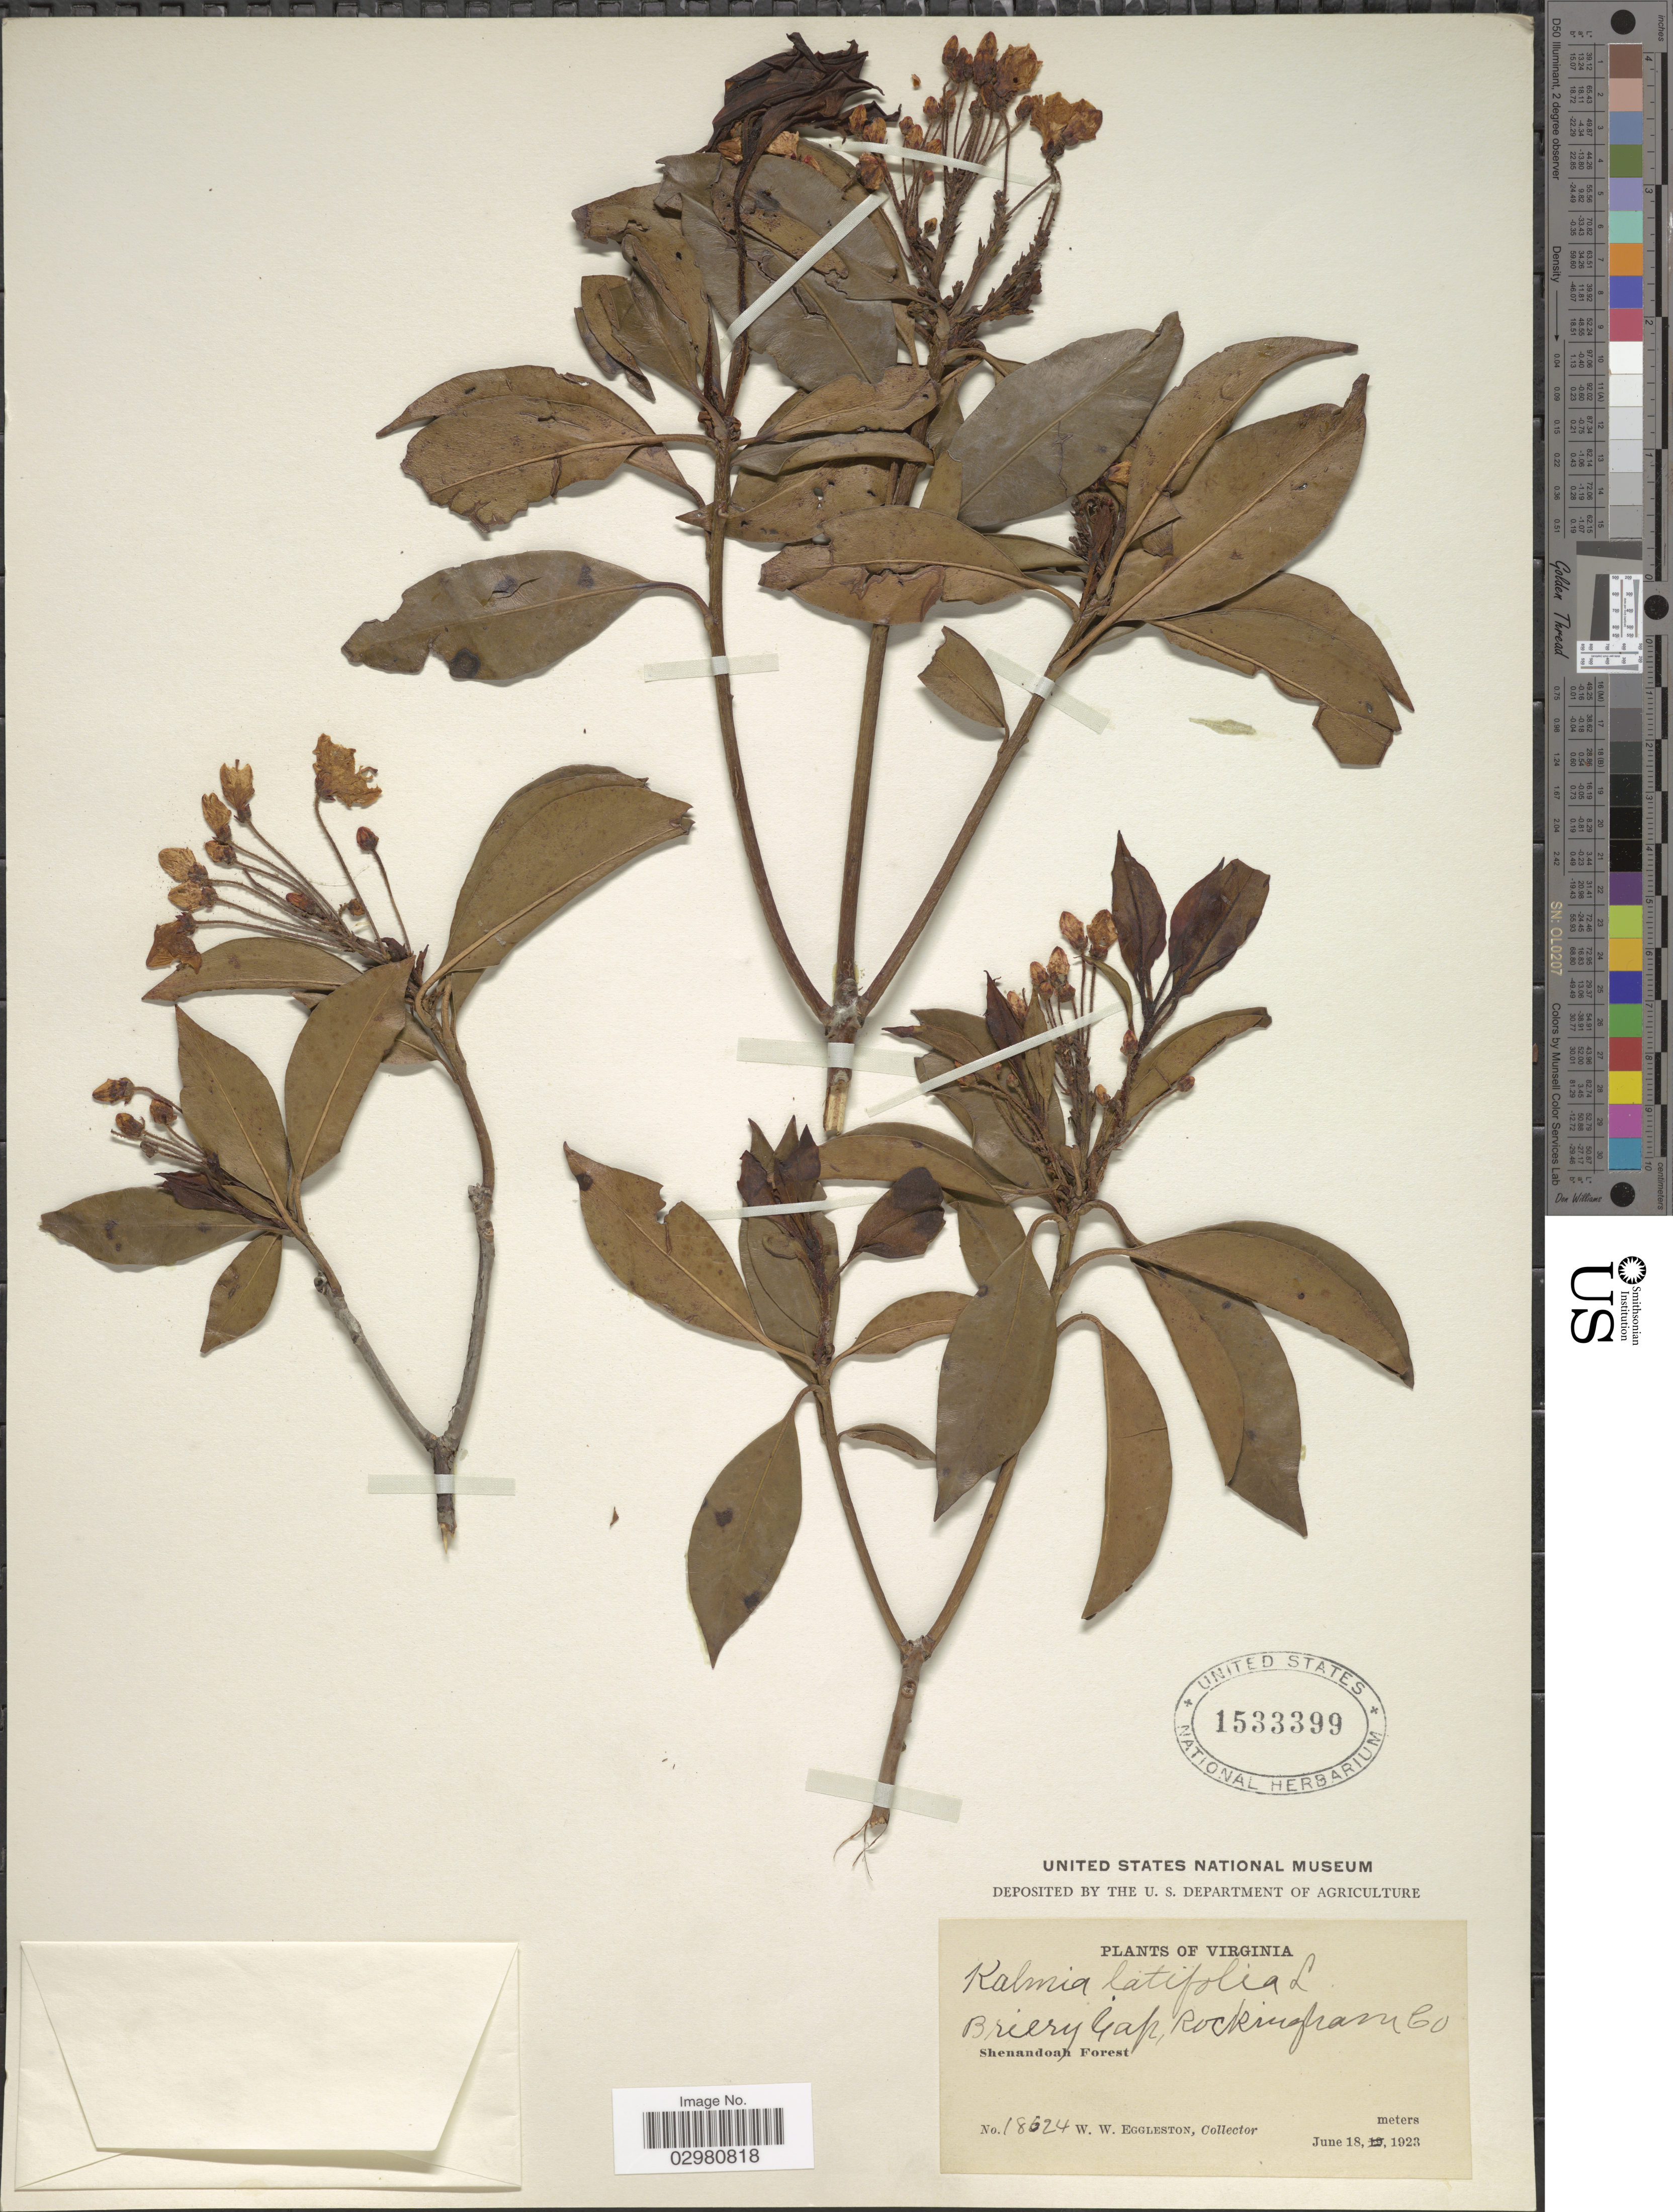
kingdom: Plantae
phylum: Tracheophyta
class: Magnoliopsida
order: Ericales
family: Ericaceae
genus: Kalmia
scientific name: Kalmia latifolia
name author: L.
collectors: W. W. Eggleston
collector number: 18624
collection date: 1923-06-18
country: United States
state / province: Virginia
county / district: Rockingham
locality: Briery Gap, Rockingham Co. Shenandoah Forest.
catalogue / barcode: US 1533399